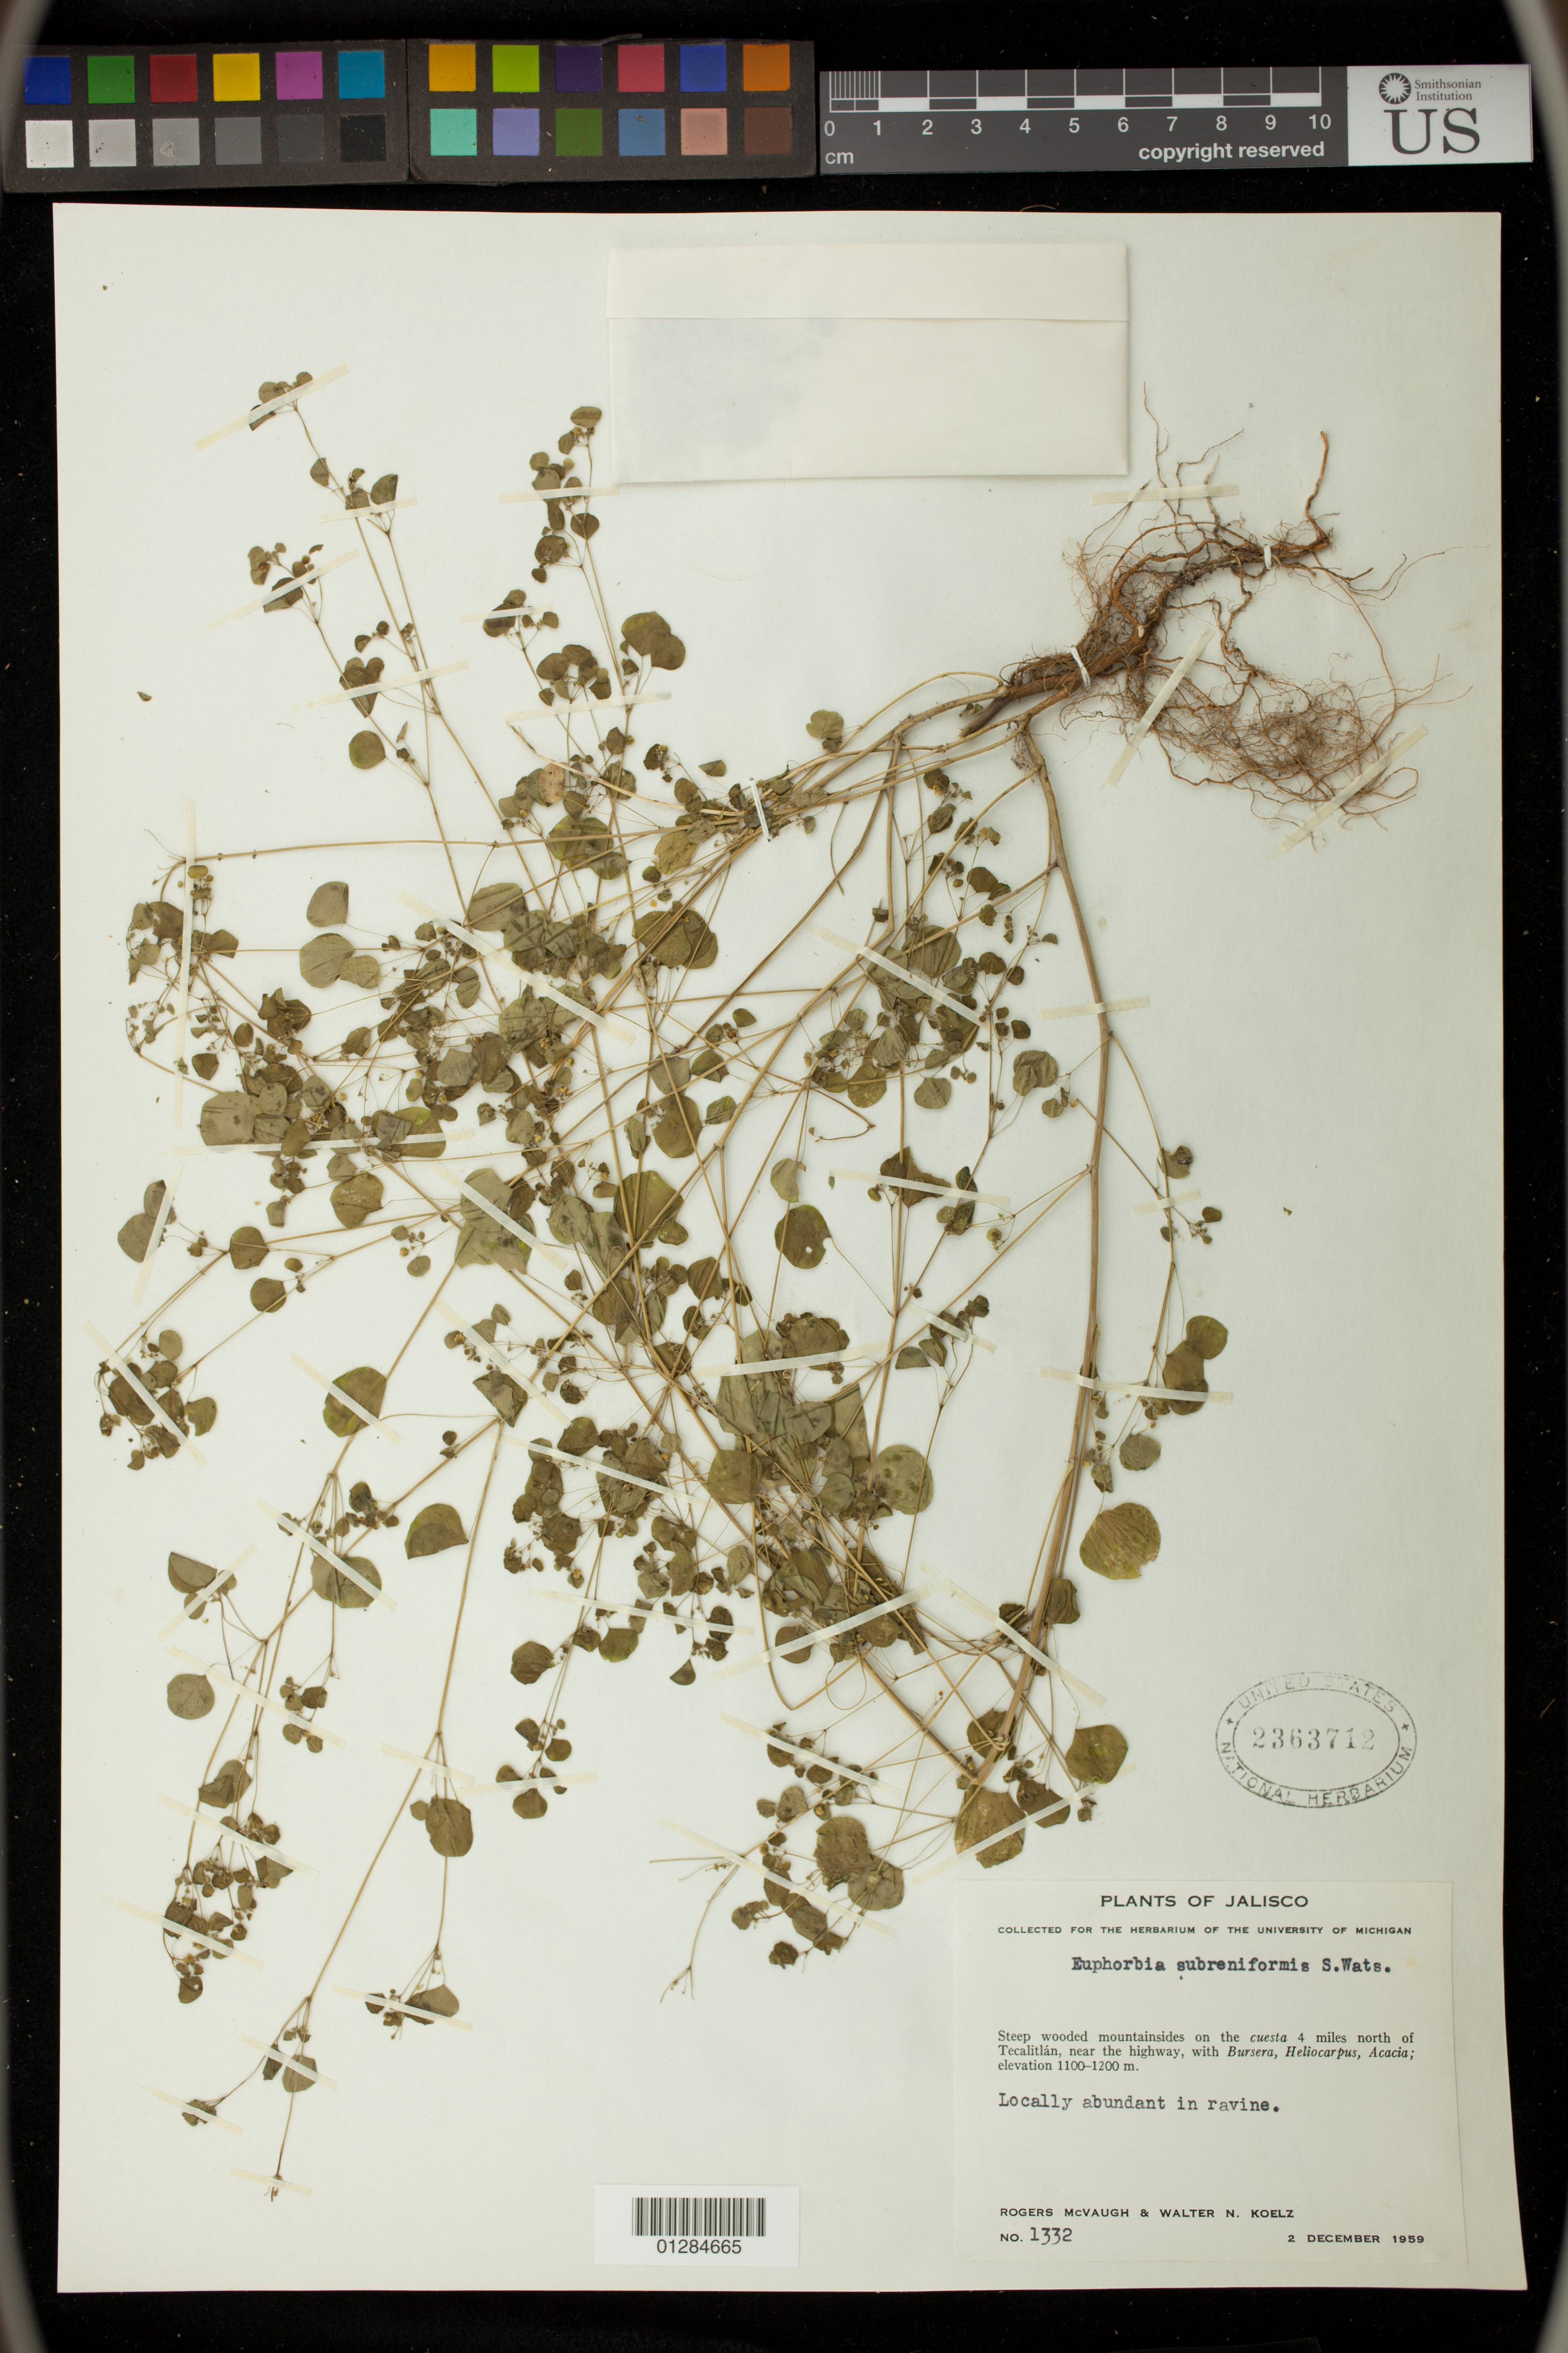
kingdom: Plantae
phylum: Tracheophyta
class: Magnoliopsida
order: Malpighiales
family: Euphorbiaceae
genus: Euphorbia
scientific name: Euphorbia fimbrilligera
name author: Mart.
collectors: R. McVaugh & W. N. Koelz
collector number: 1332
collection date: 1959-12-02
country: Mexico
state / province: Jalisco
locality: Mountainsides on the cuesta 4 miles north of Tecalitlan, near the highway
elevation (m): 1100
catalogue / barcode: US 2363712